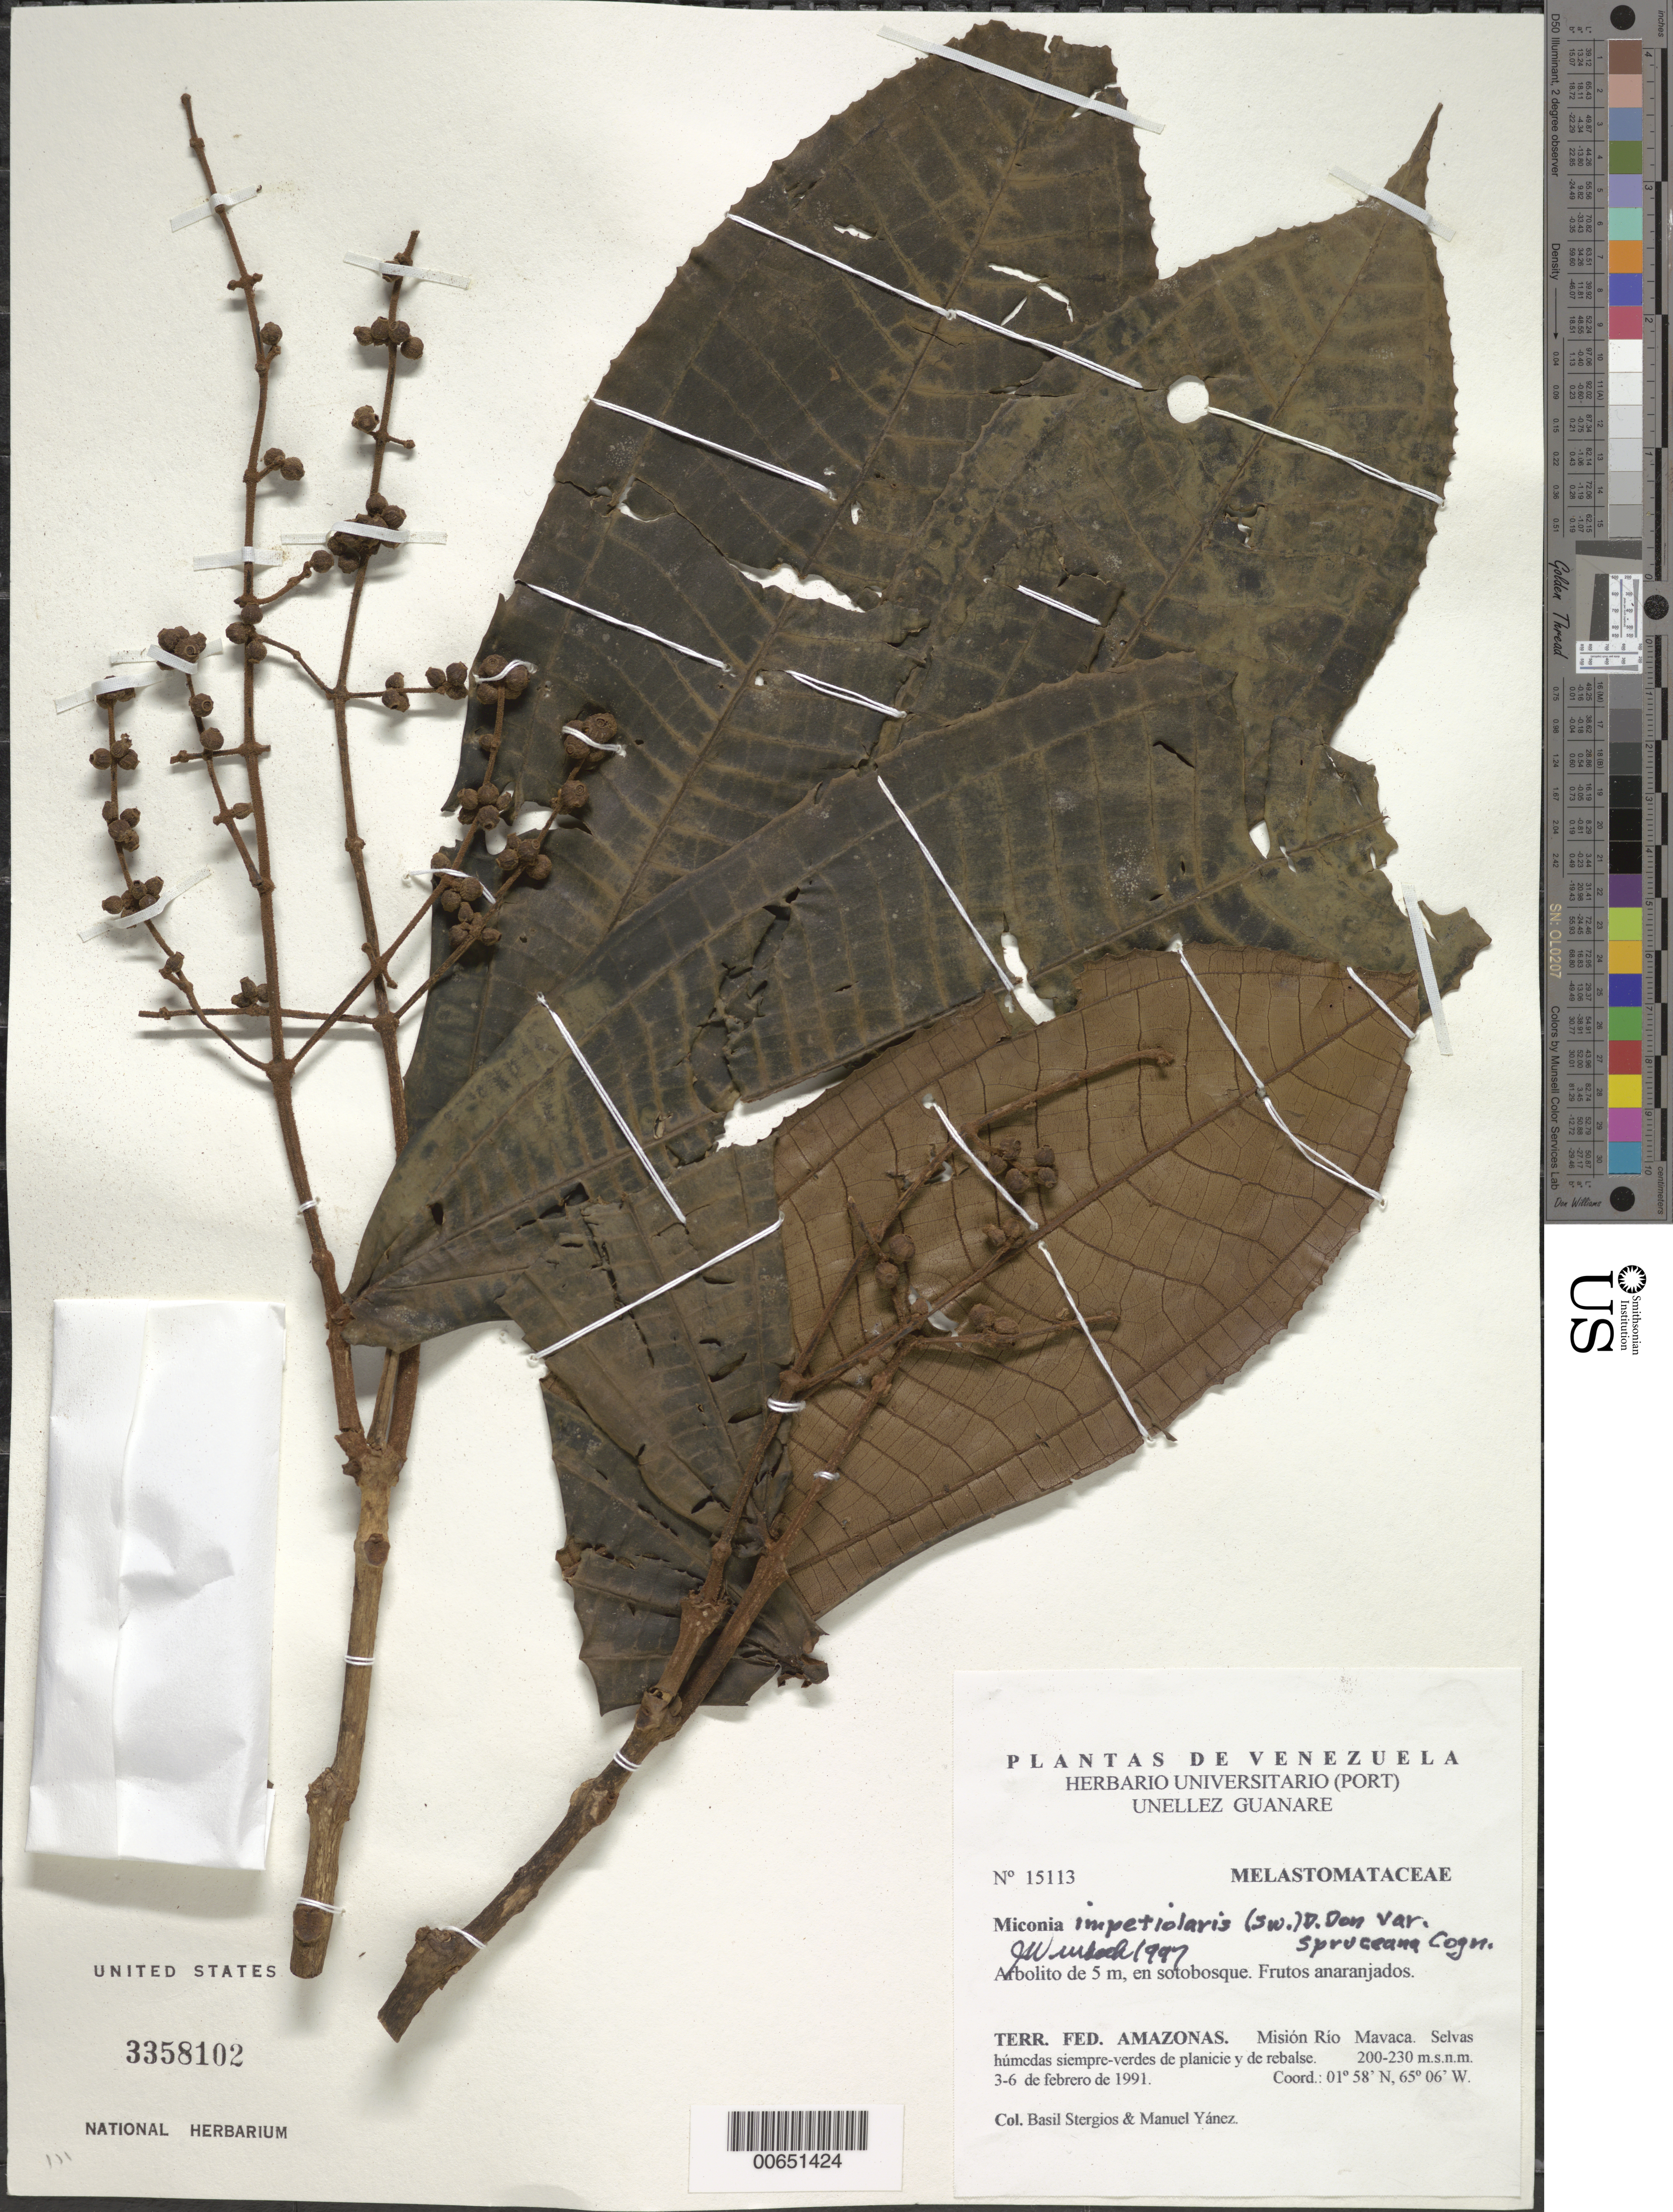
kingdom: Plantae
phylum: Tracheophyta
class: Magnoliopsida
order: Myrtales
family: Melastomataceae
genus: Miconia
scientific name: Miconia impetiolaris var. spruceana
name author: Cogn.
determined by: Wurdack, John J., (US), US (UNITED STATES)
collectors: B. G. Stergios & M. Yanez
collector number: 15113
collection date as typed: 3-Feb-91 to 6-Feb-91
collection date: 1991-02-03/1991-02-06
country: Venezuela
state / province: Amazonas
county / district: Río Negro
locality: Mision Río Mavaca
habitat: Selvas húmedas siempre-verdes de planici y de rebalse; en sotobosque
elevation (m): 200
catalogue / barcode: US 3358102